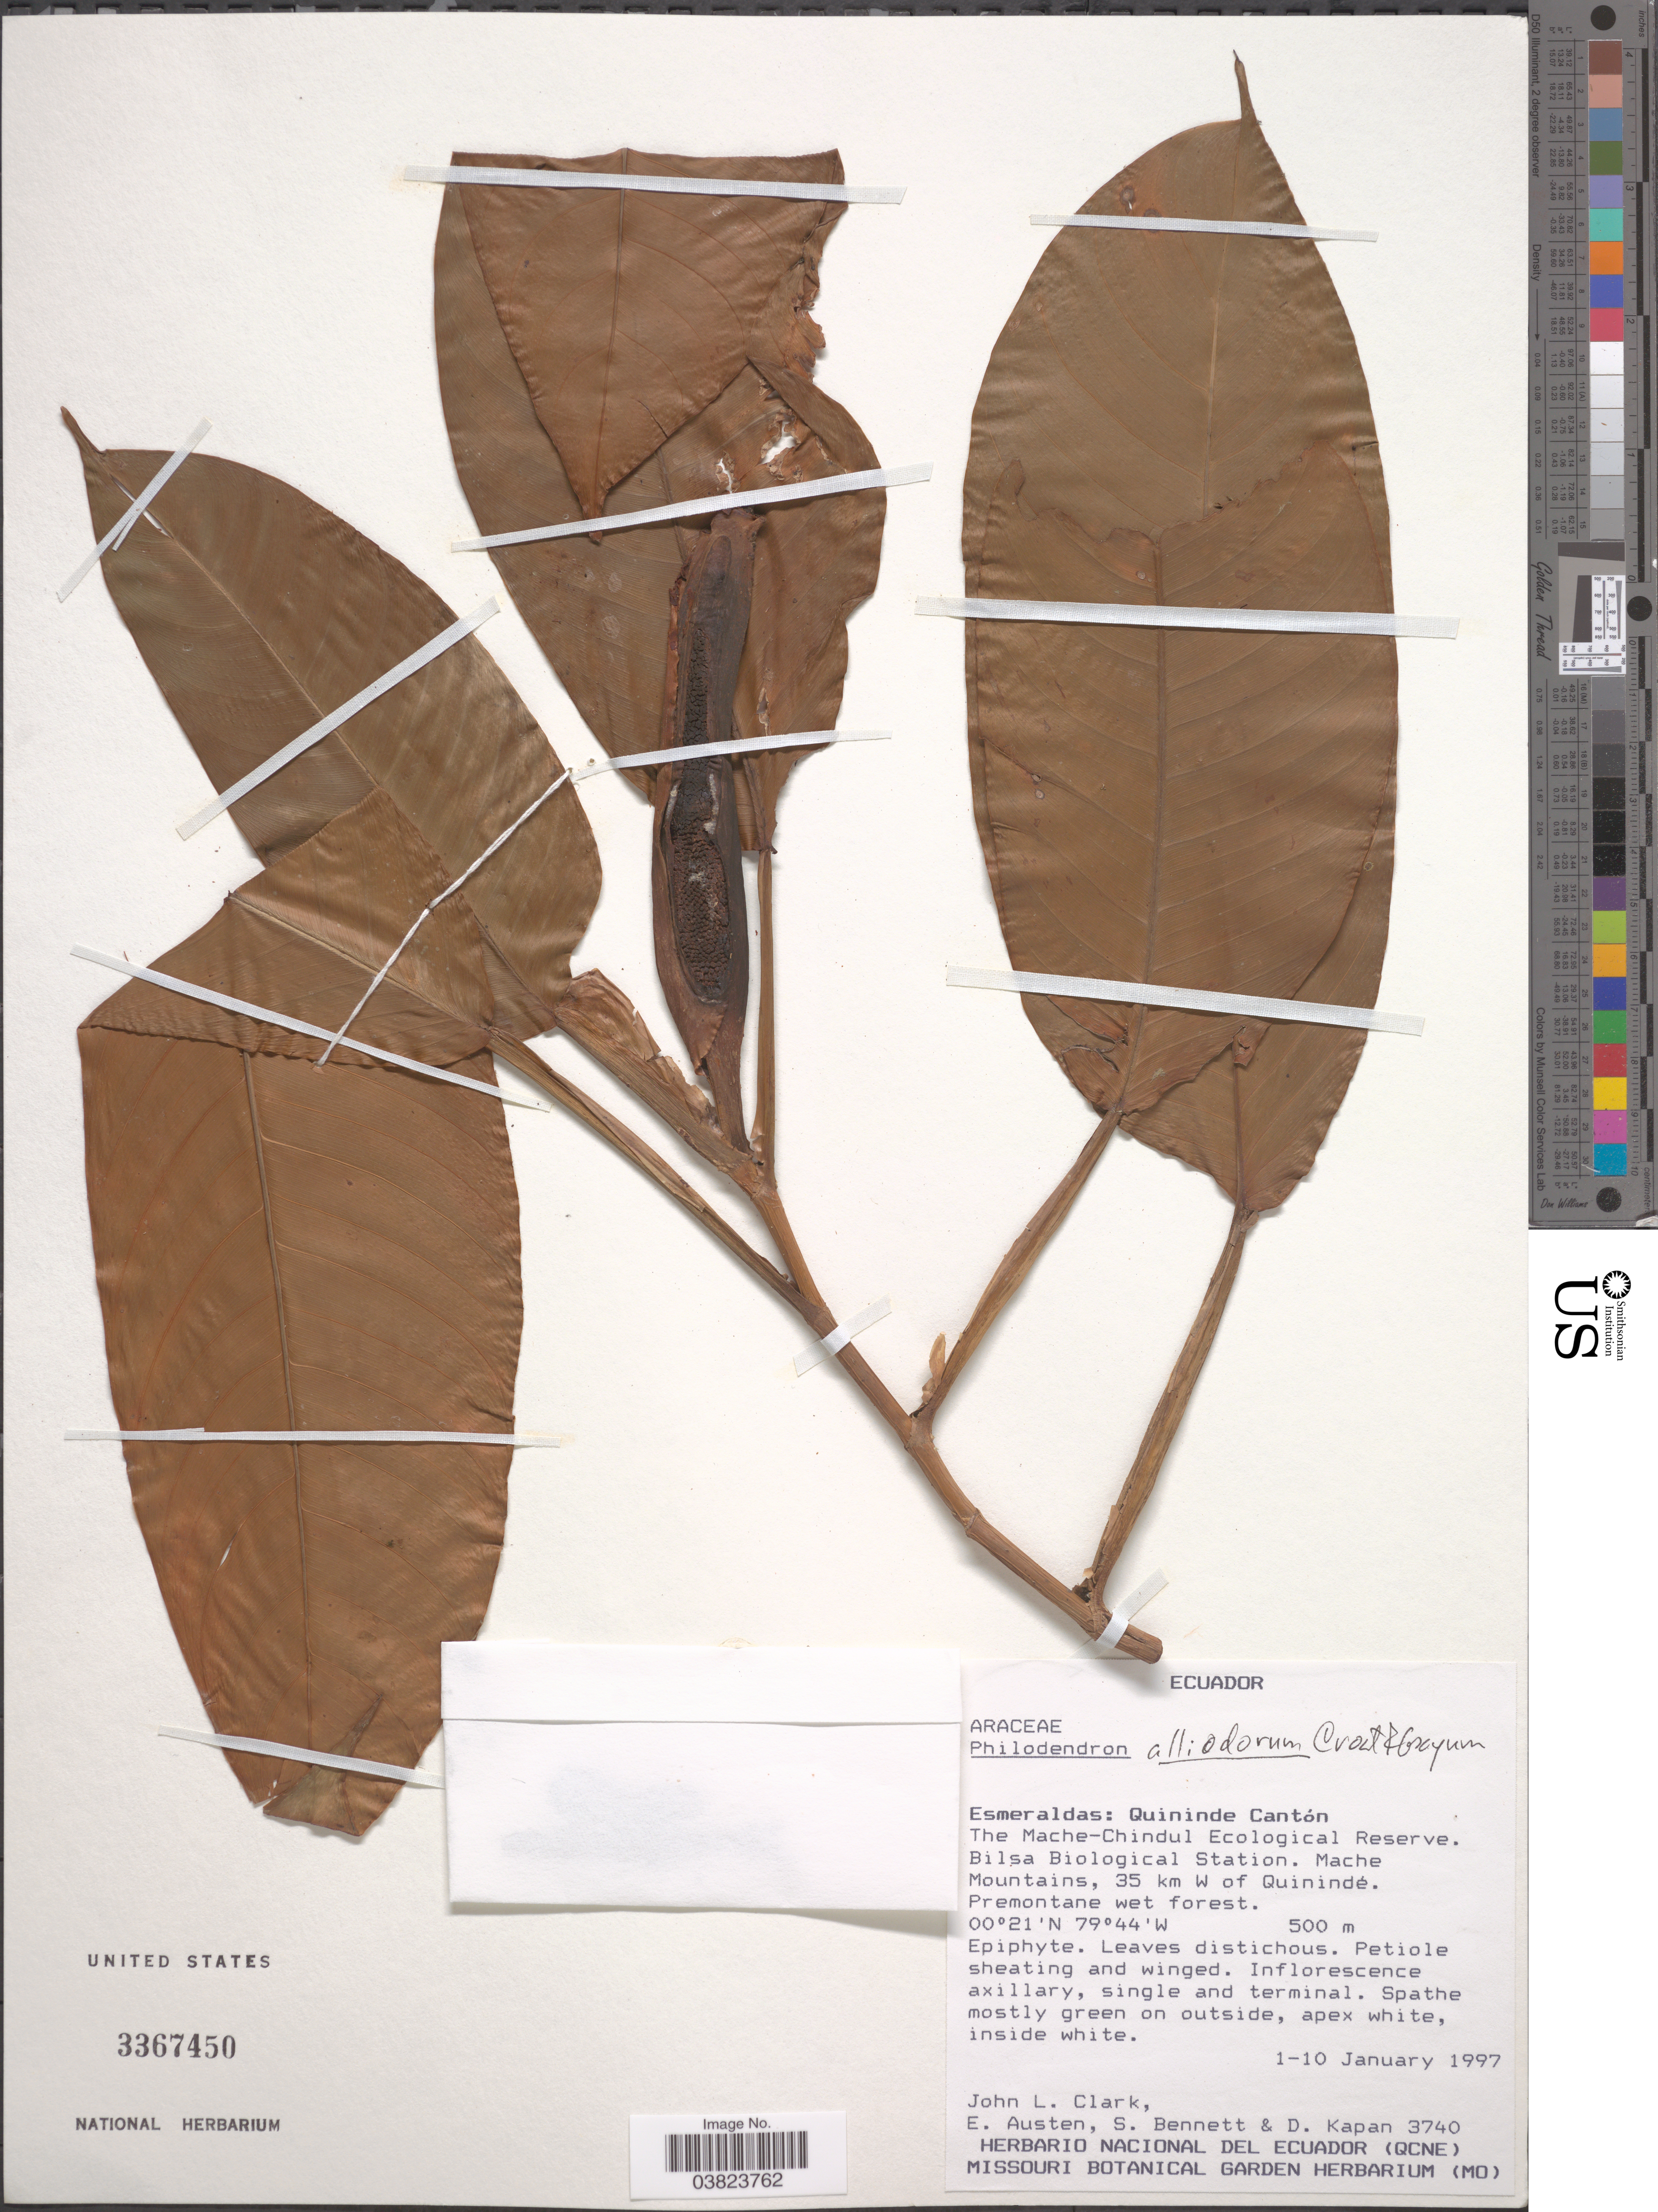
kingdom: Plantae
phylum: Tracheophyta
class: Liliopsida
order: Alismatales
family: Araceae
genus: Philodendron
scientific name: Philodendron alliodorum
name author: Croat & Grayum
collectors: J. L. Clark, E. Austen, S. Bennett & D. Kapan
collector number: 3740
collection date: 1997-01-01/1997-01-10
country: Ecuador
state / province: Esmeraldas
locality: Quininde Cantón. The Mache-Chindul Ecological Reserve. Bilsa Biological Station. Mache Mountains, 35 km W of Quinindé. Premontane wet forest.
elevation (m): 500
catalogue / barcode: US 3367450